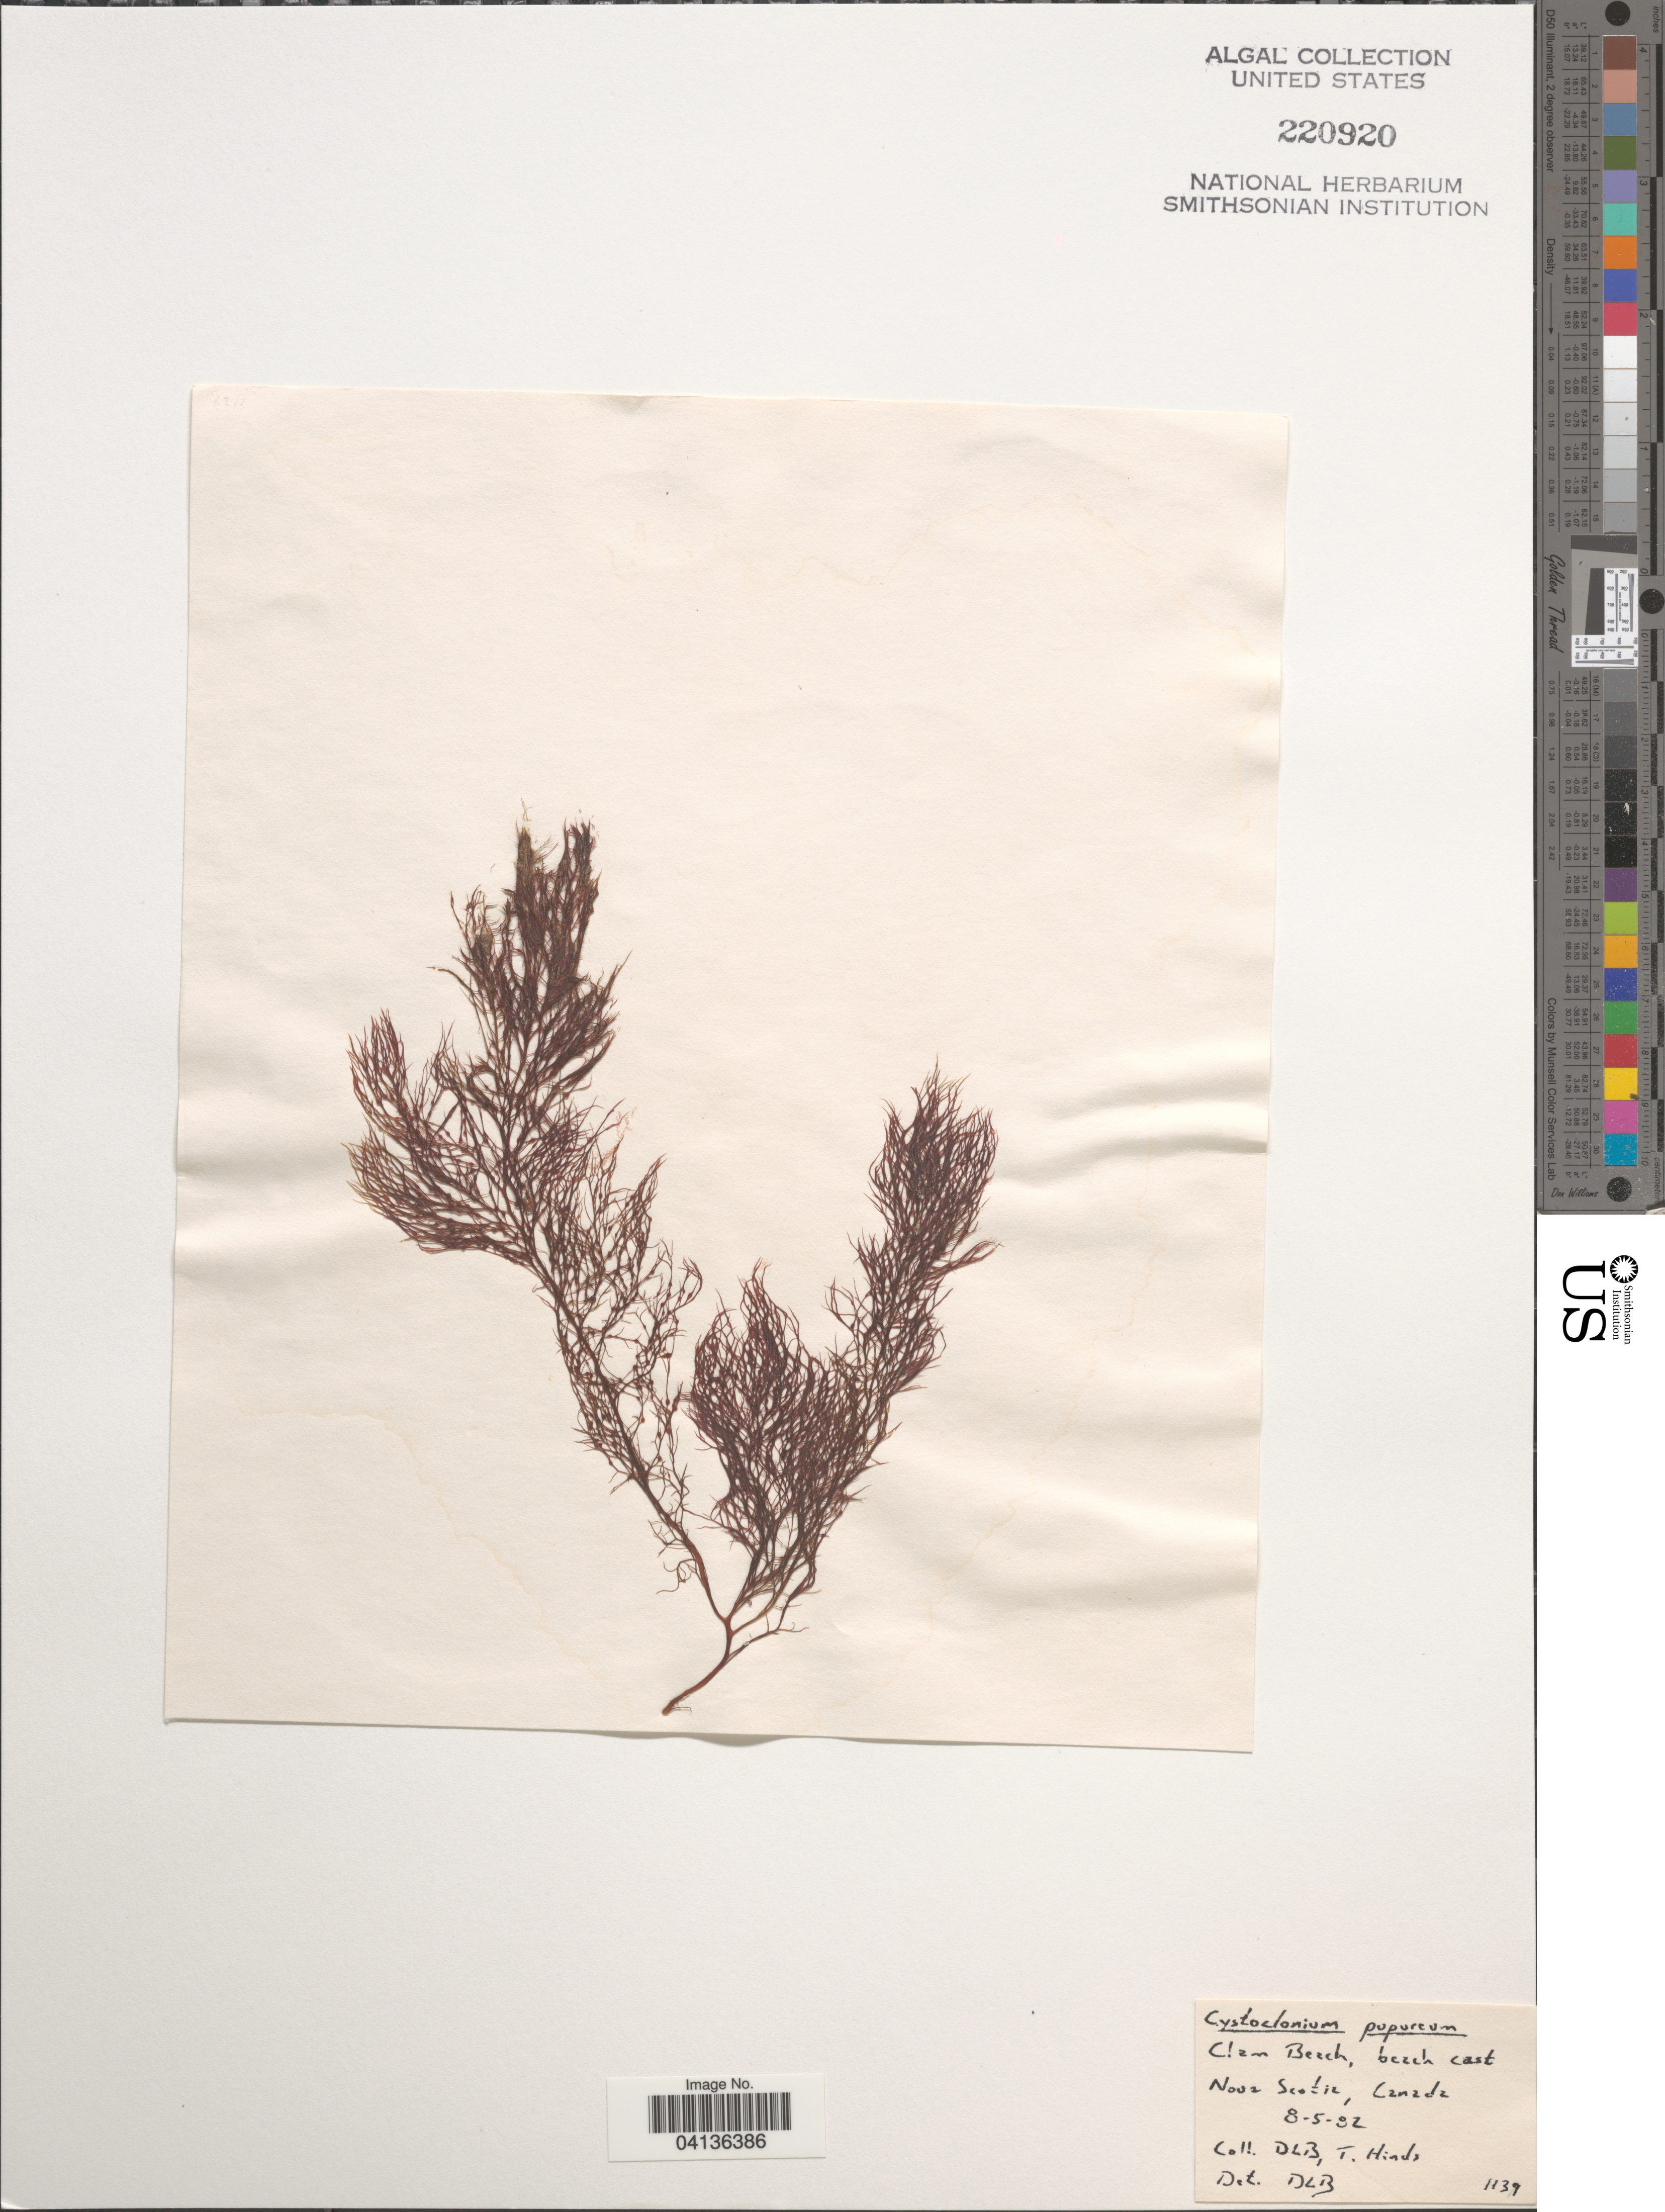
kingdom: Plantae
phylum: Rhodophyta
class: Florideophyceae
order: Gigartinales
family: Cystocloniaceae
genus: Cystoclonium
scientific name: Cystoclonium purpureum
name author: (Huds.) Batters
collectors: D. L. B. & T. E. Hinds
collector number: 1139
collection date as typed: Transcribed d/m/y: 8/5/82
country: Canada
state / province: Nova Scotia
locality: Clam Beach, beach cast.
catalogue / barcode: US 220920